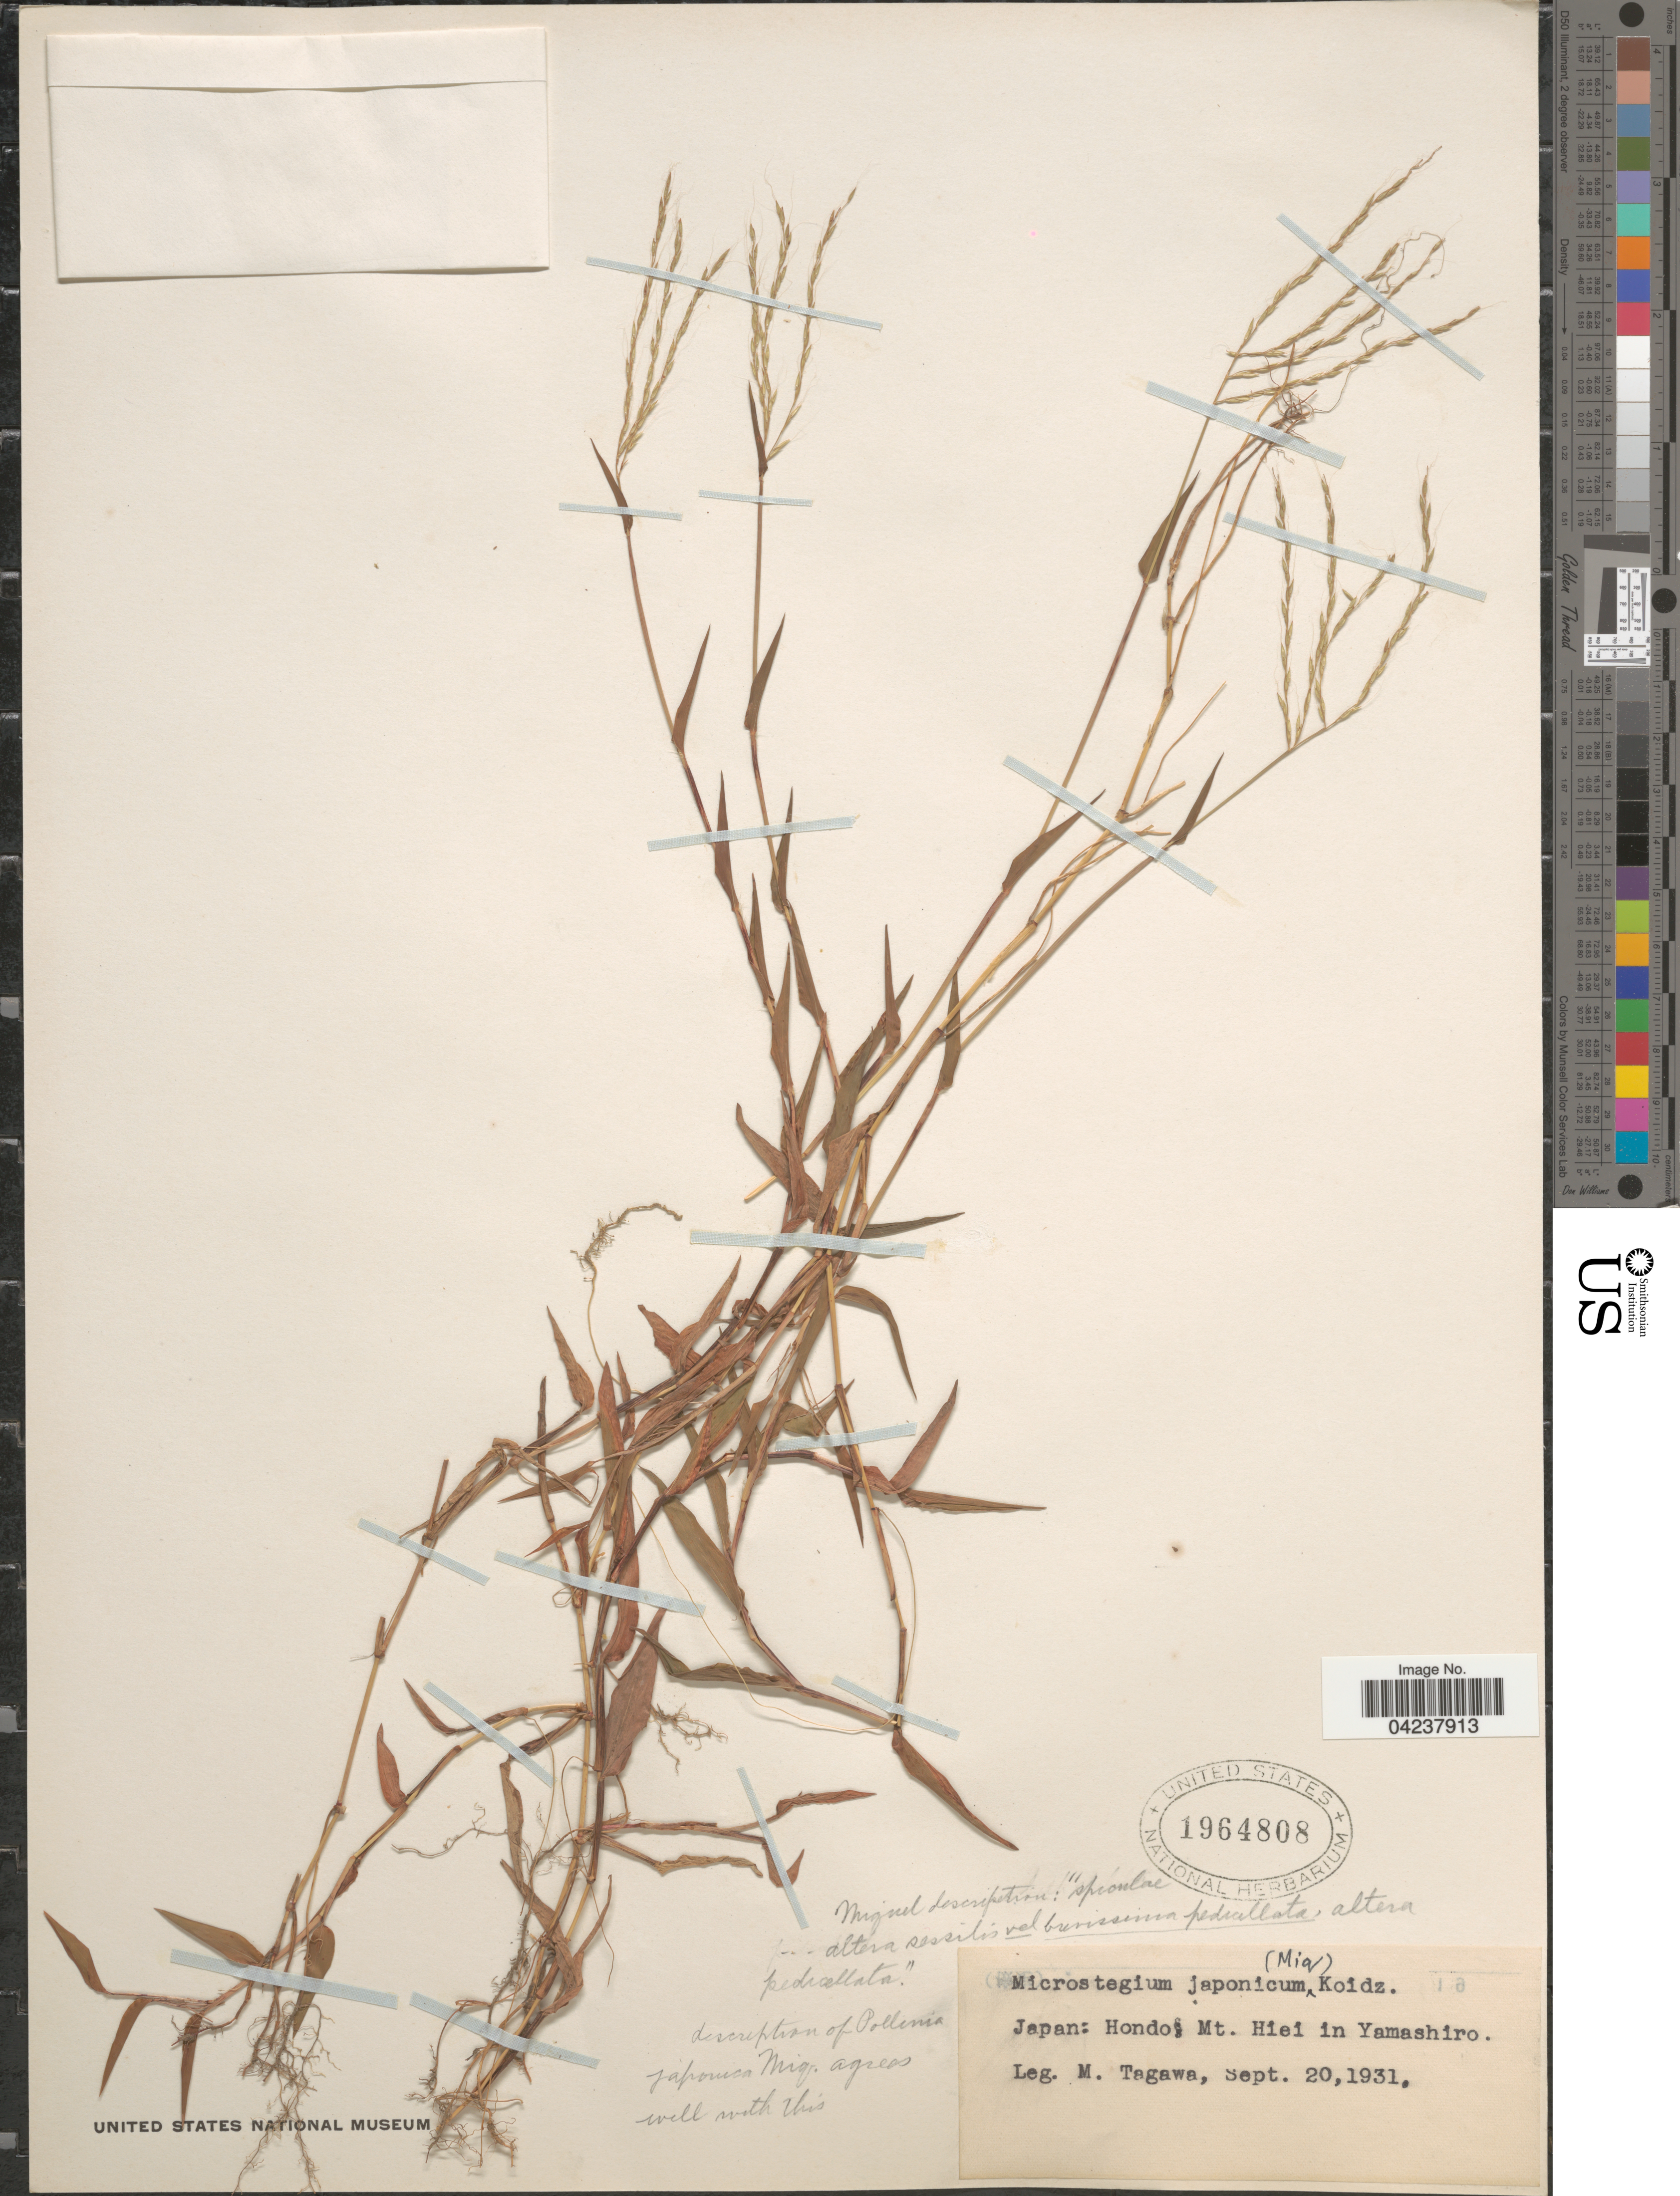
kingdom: Plantae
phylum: Tracheophyta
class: Liliopsida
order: Poales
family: Poaceae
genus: Microstegium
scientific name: Microstegium japonicum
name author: (Miq.) Koidz.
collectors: M. Tagawa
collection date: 1931-09-20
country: Japan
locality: Hondo: Mt. Hiei in Yamashiro.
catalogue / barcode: US 1964808